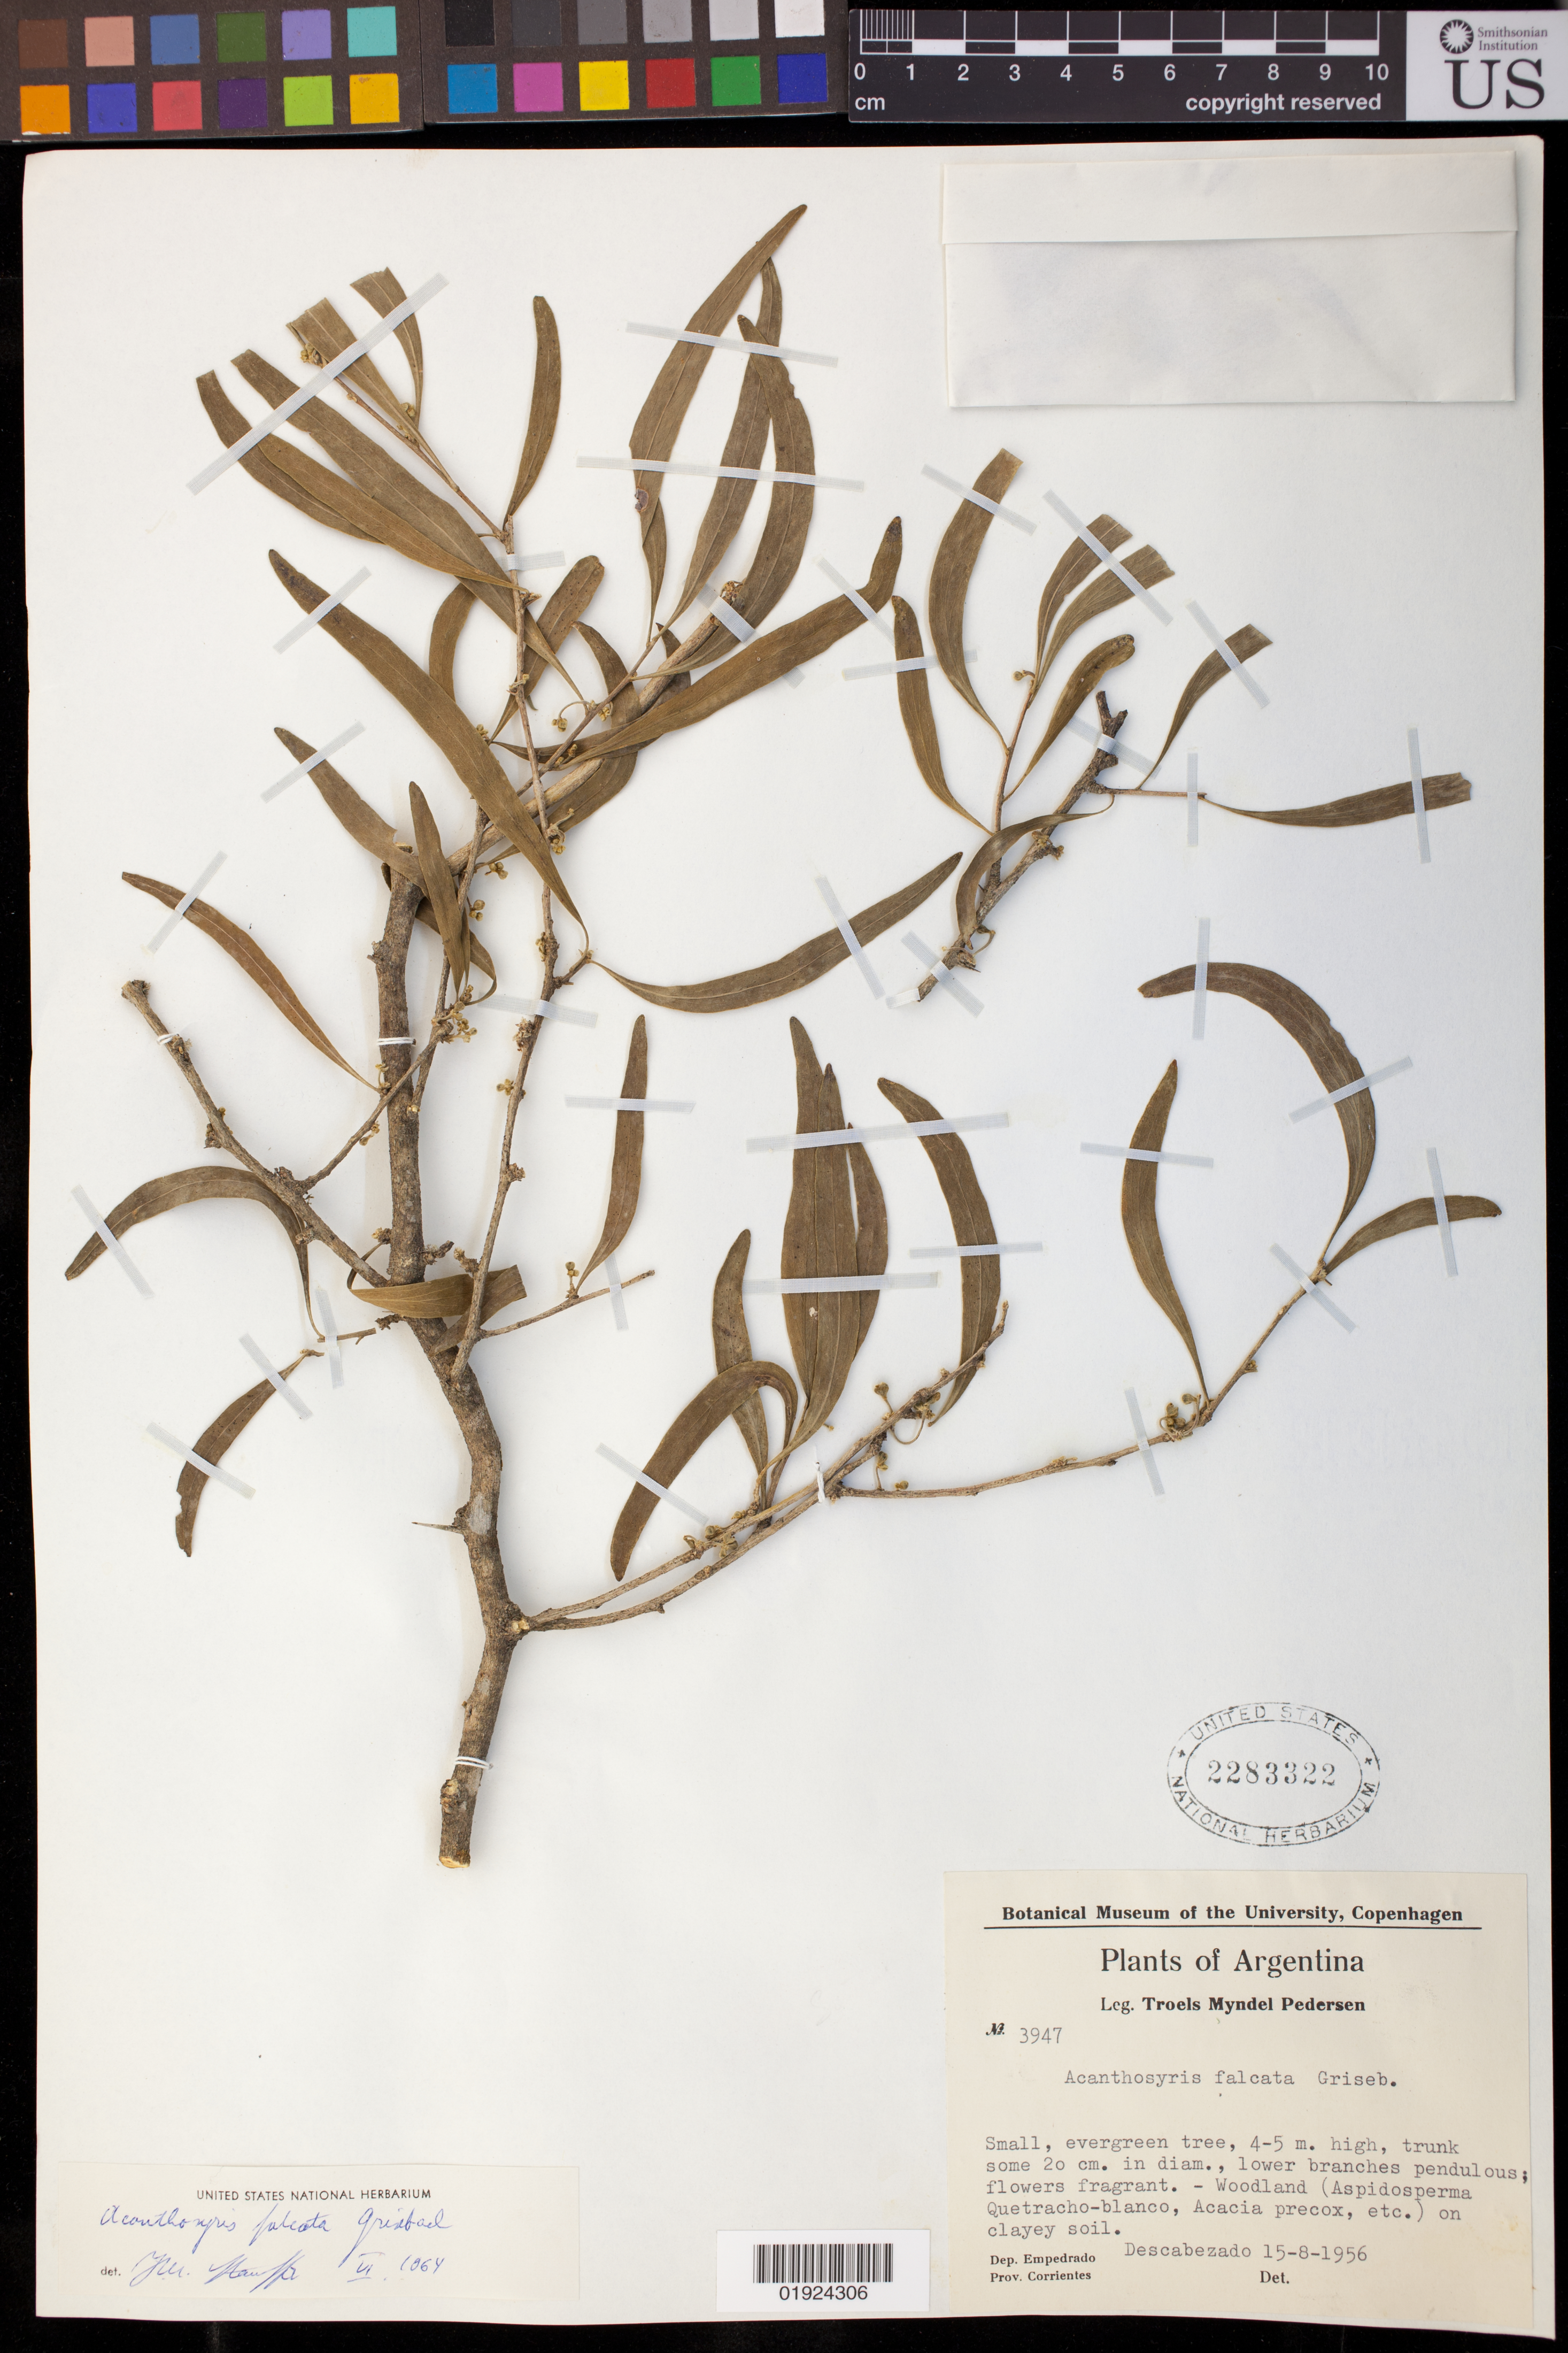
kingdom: Plantae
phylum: Tracheophyta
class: Magnoliopsida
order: Santalales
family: Cervantesiaceae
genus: Acanthosyris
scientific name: Acanthosyris falcata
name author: Griseb.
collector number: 3947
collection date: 1956-08-15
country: Argentina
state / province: Corrientes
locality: Empedrado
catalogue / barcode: US 2283322